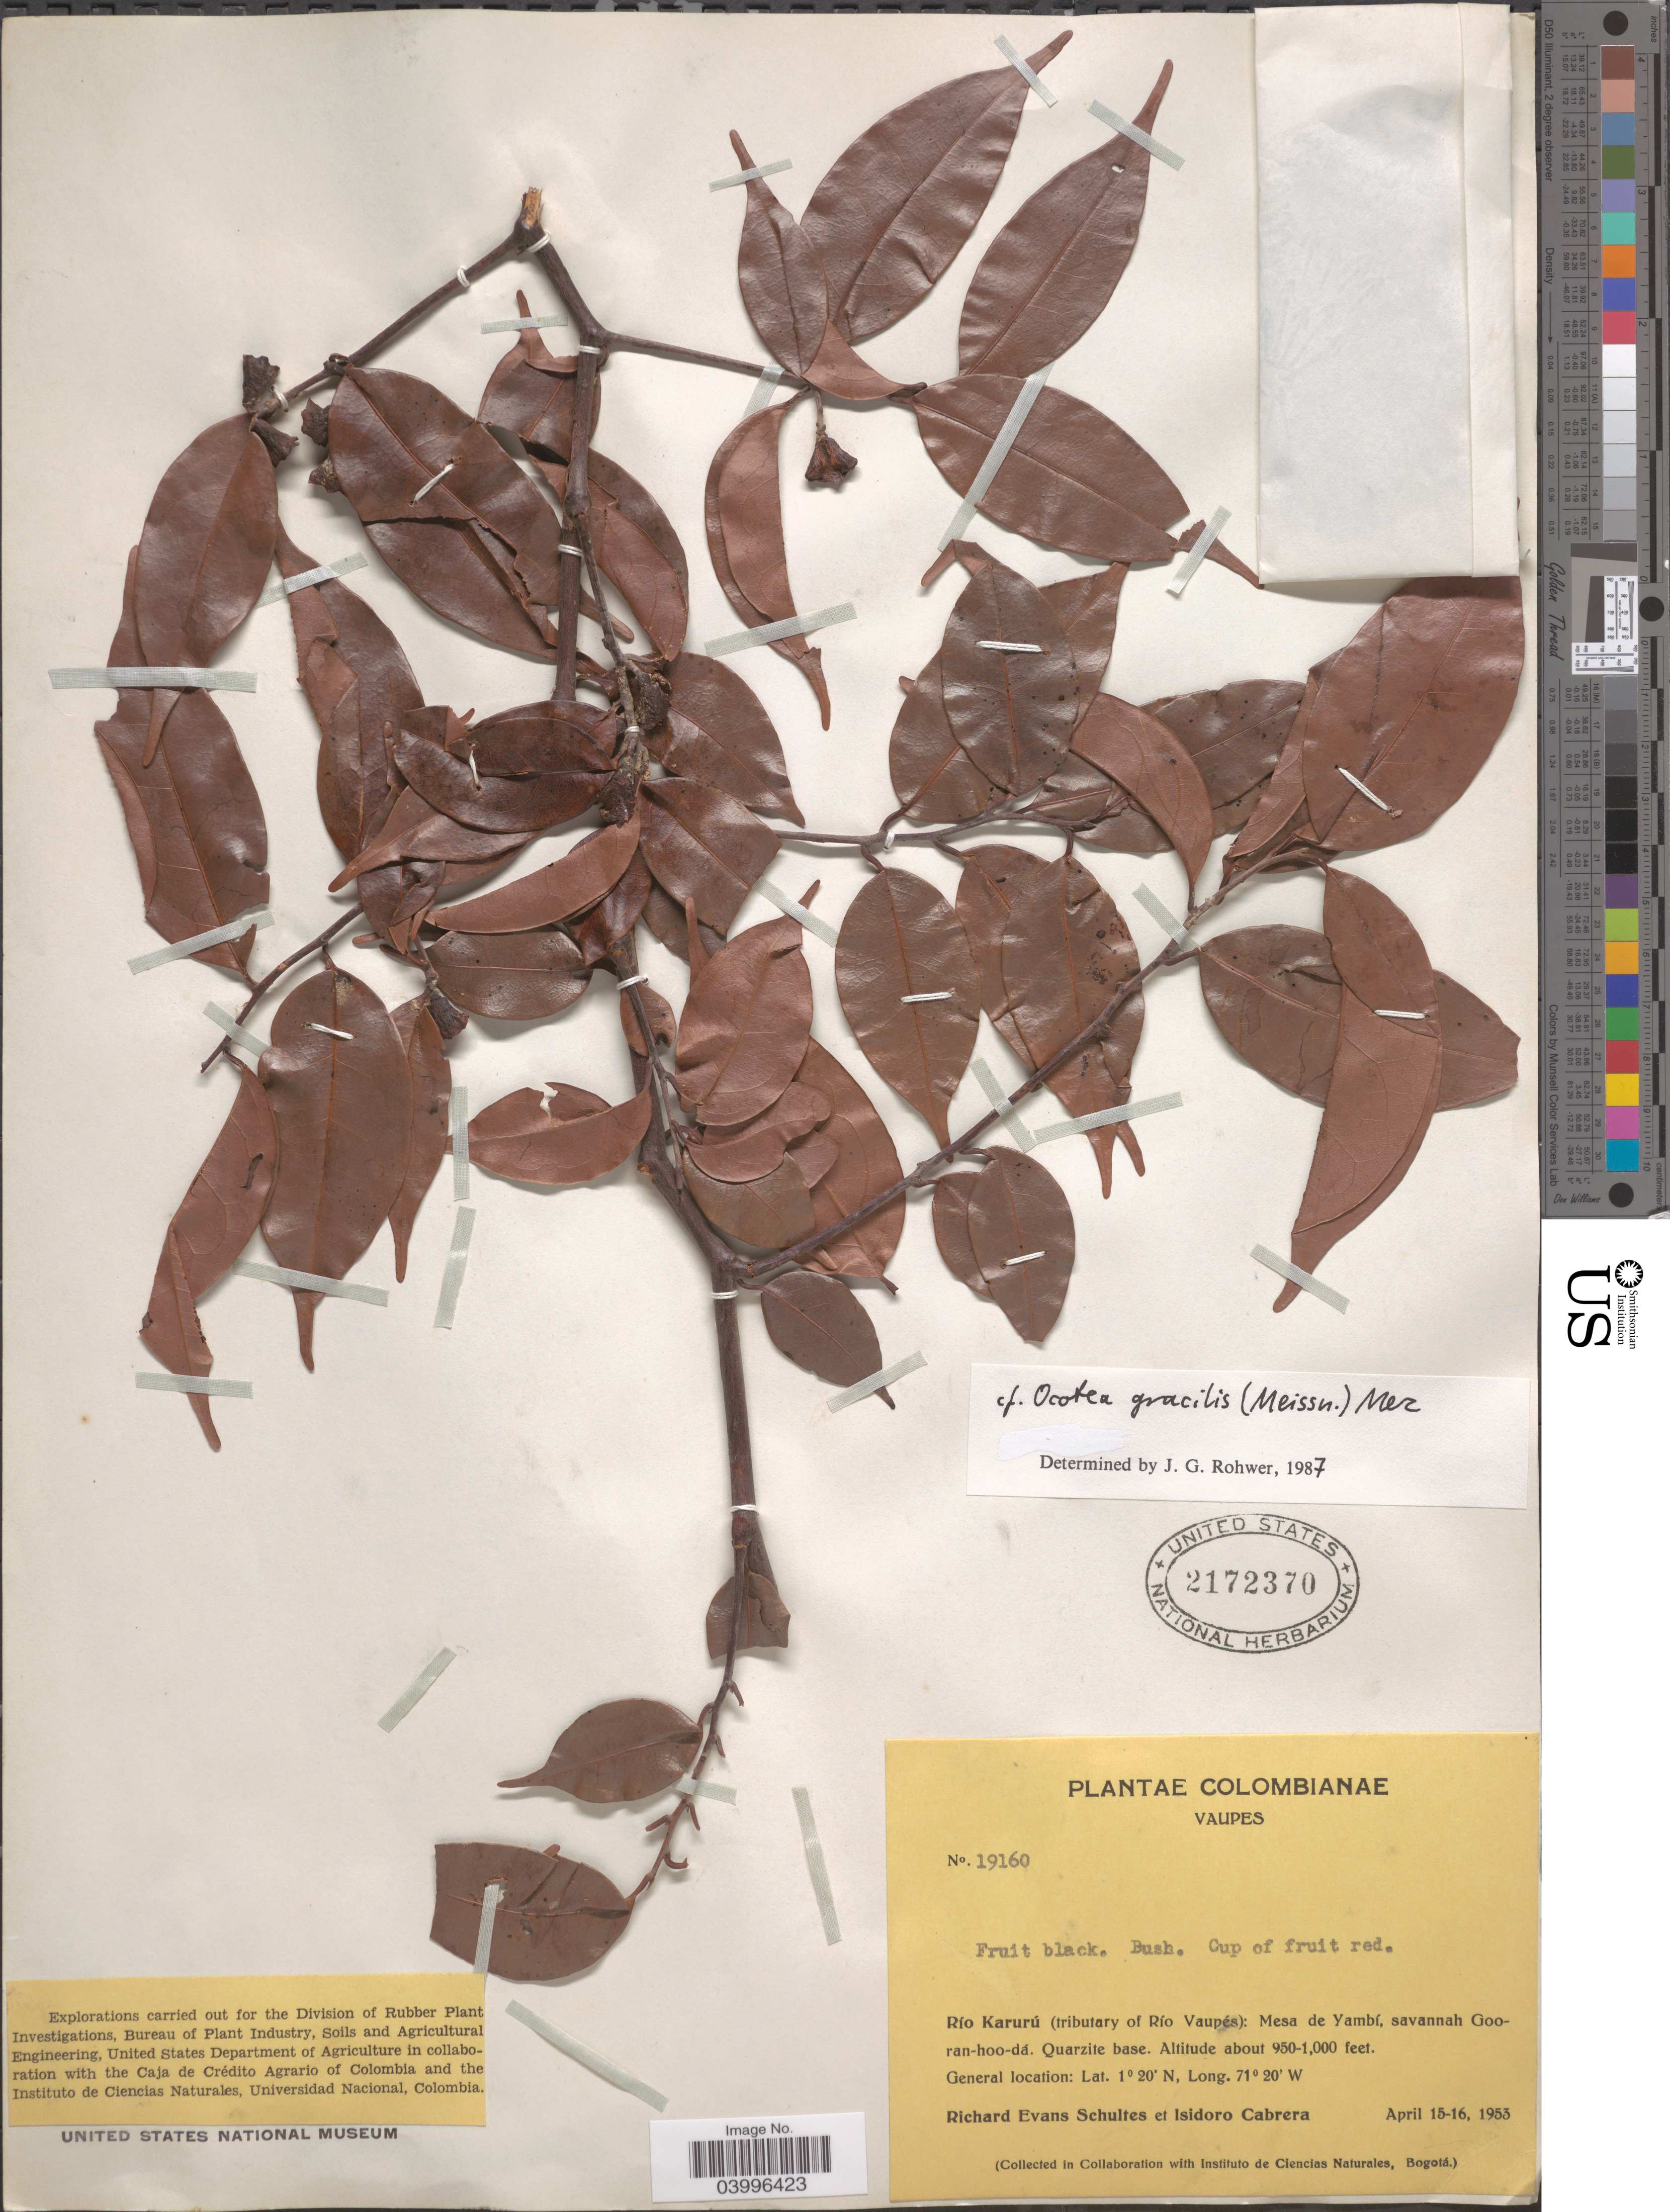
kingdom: Plantae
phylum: Tracheophyta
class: Magnoliopsida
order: Laurales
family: Lauraceae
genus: Ocotea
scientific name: Ocotea gracilis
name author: (Meisn.) Mez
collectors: R. E. Schultes & I. Cabrera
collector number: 19160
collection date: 1953-04-15/1953-04-16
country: Colombia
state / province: Vaupés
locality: Río Karurú (tributary of Río Vaupés): Mesa de Yambí, savannah Goo-ran-hoo-dá. Quarzite base.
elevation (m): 290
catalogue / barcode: US 2172370